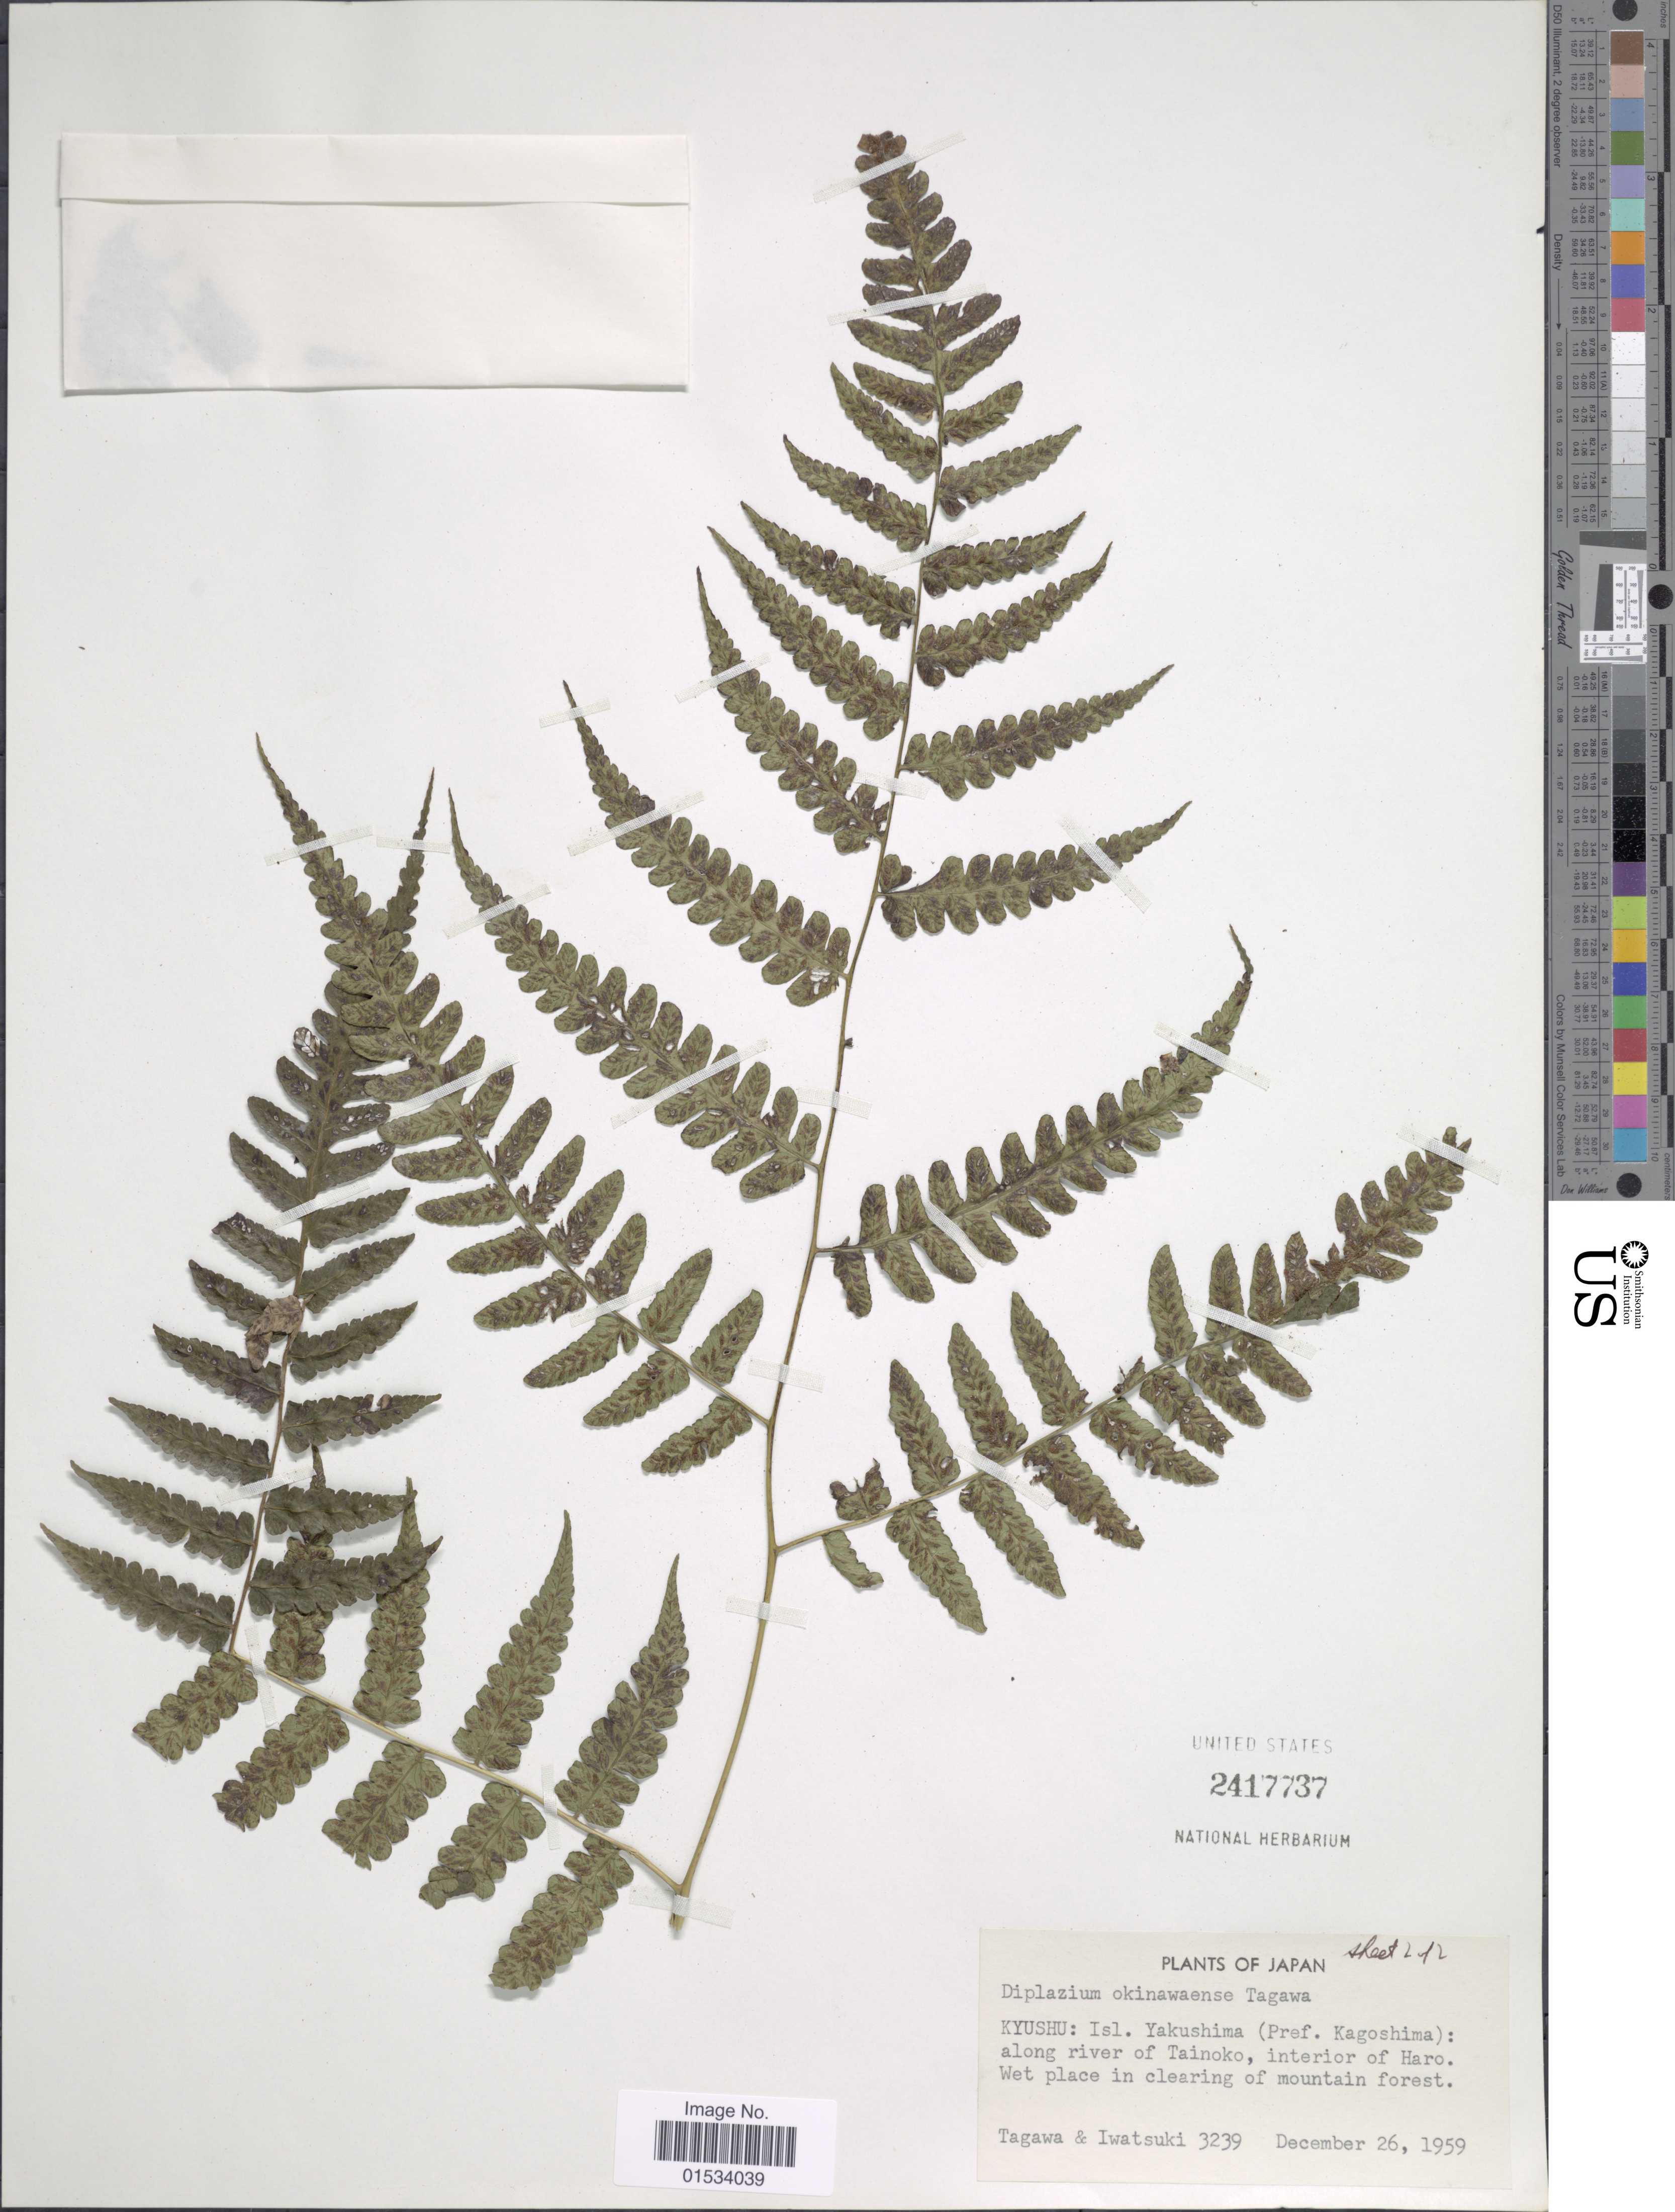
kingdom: Plantae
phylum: Tracheophyta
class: Polypodiopsida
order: Polypodiales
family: Athyriaceae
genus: Diplazium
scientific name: Diplazium okinawaense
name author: Tagawa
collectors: Tagawa & Iwatsuki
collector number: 3239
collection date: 1959-12-26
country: Japan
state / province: Kagosima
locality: Kyushu: Isl. Yakushima, along the river o Tainoko, interior of Haro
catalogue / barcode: US 2417737